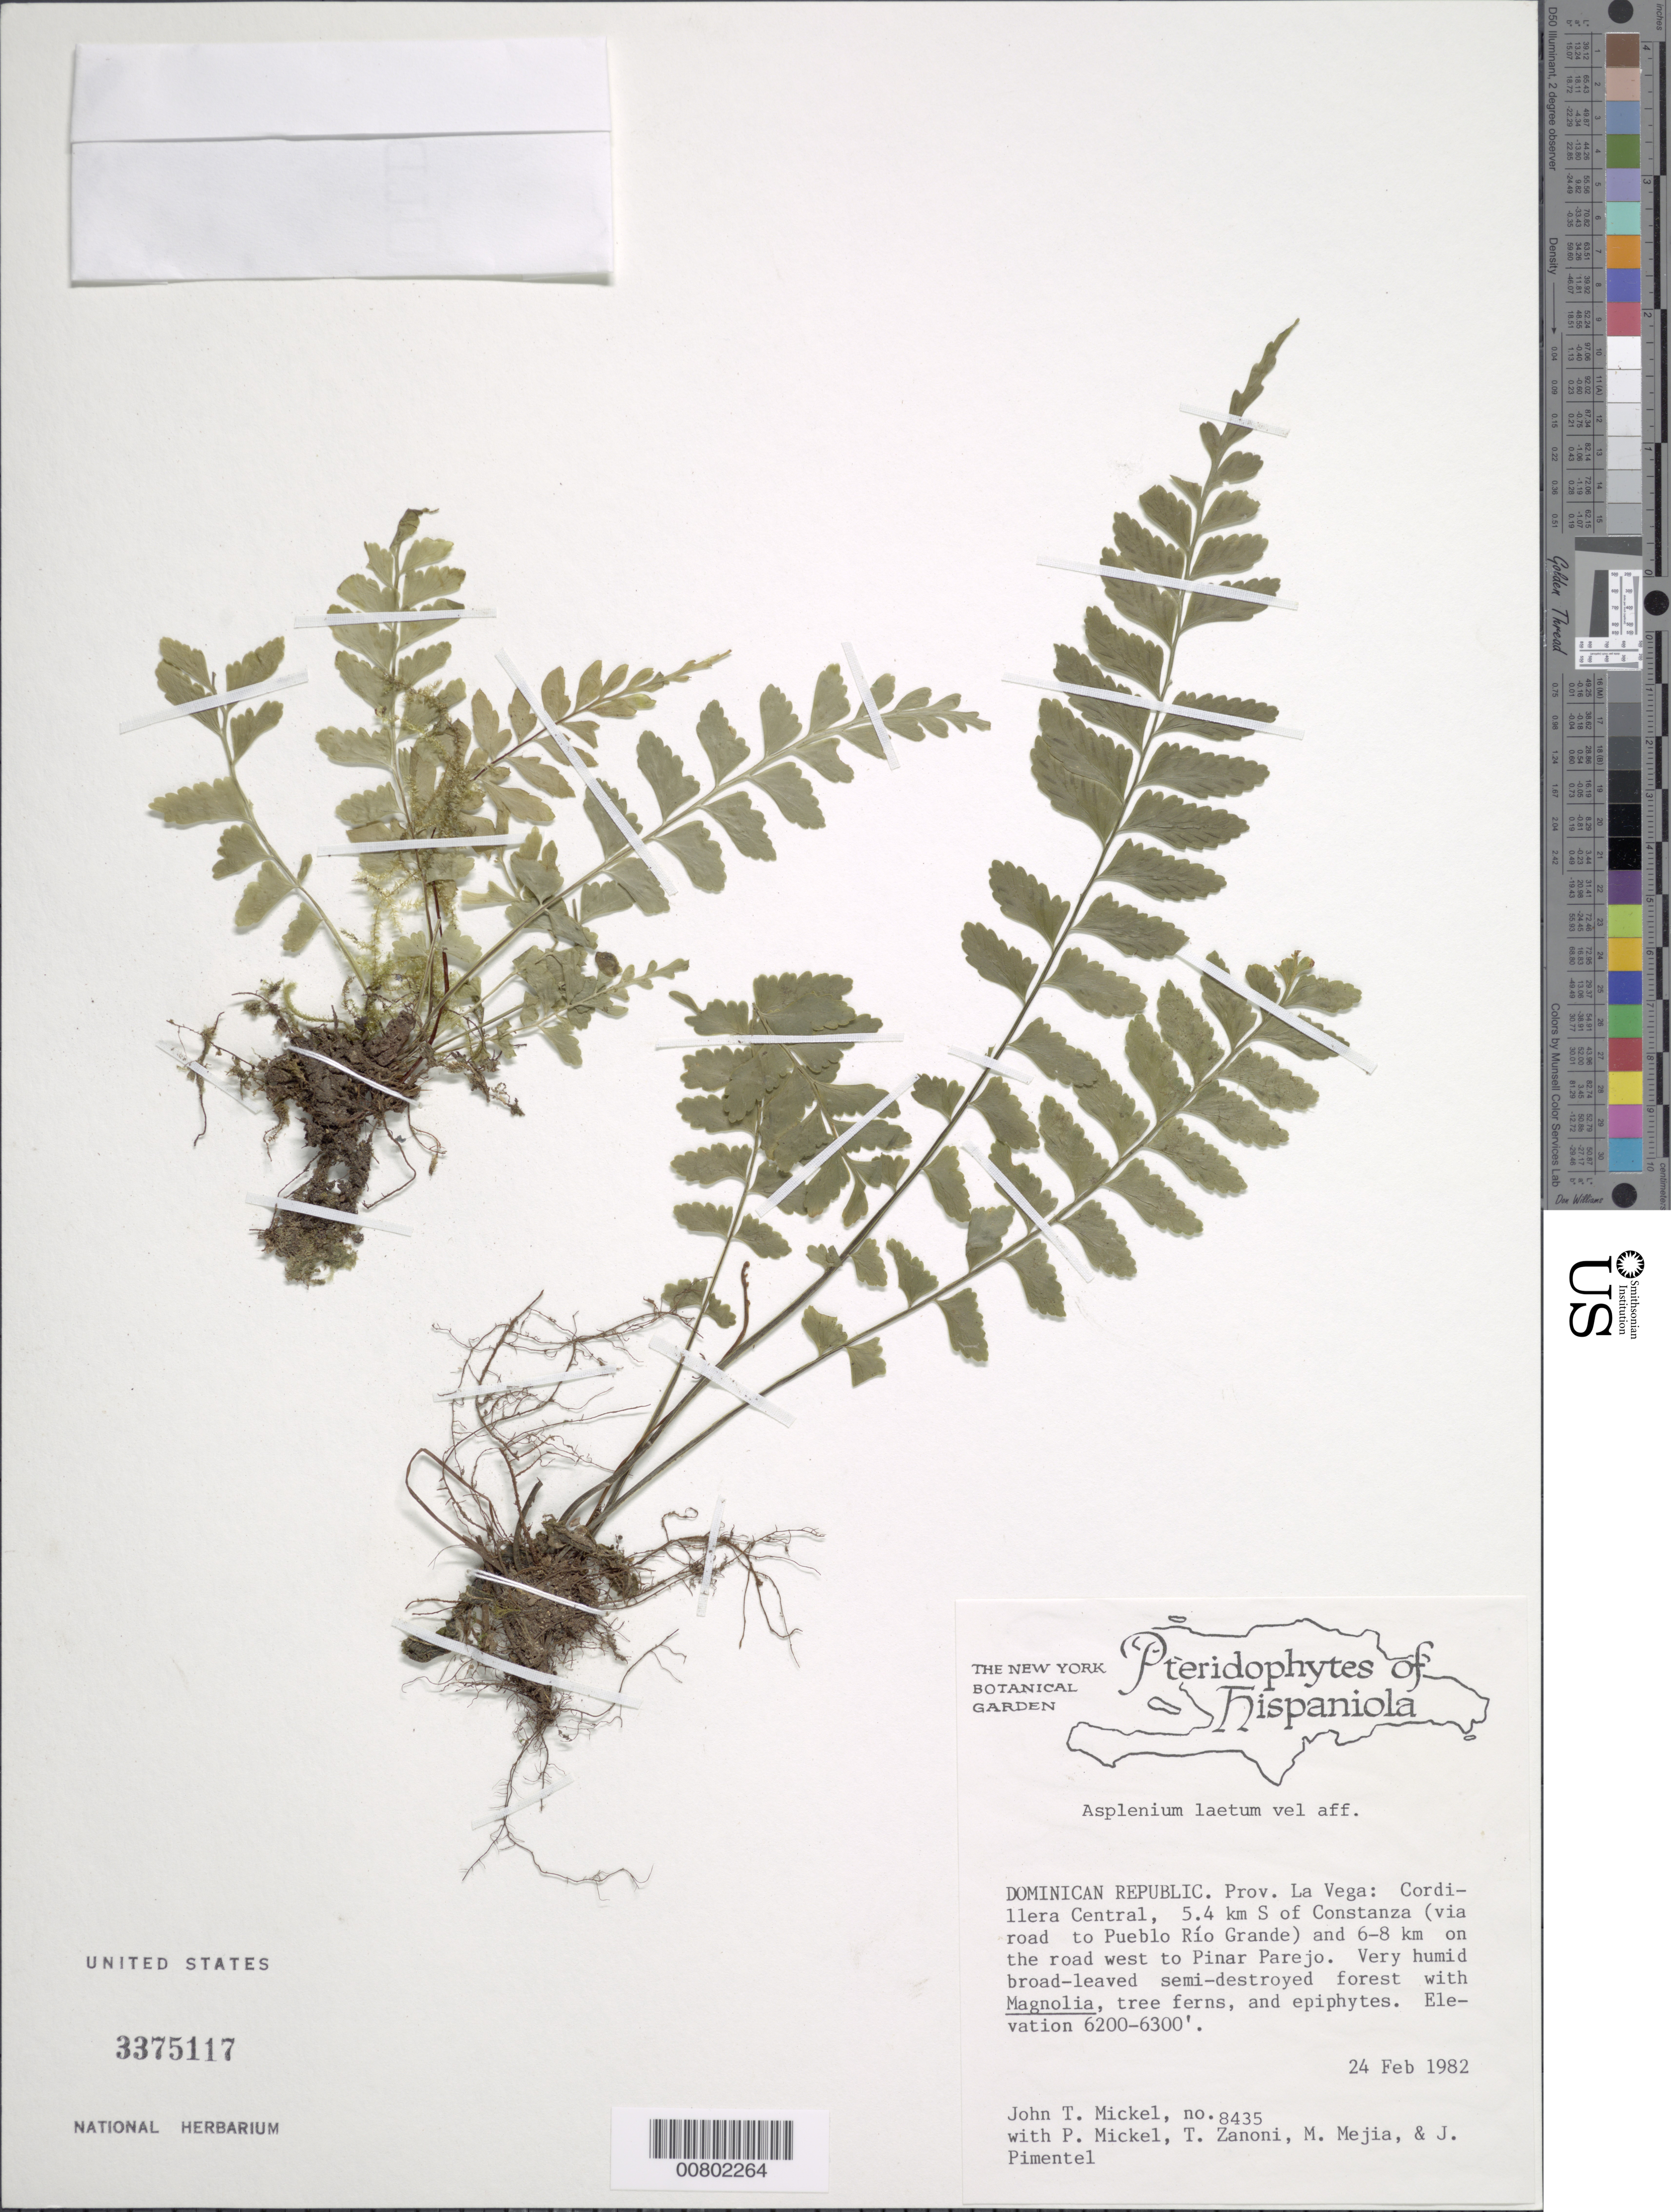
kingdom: Plantae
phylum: Tracheophyta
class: Polypodiopsida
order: Polypodiales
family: Aspleniaceae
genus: Asplenium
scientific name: Asplenium laetum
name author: Sw.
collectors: J. T. Mickel, P. Mickel, T. A. Zanoni, M. Mejia & J. Pimentel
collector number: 8435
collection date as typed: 24 Feb 1982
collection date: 1982-02-24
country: Dominican Republic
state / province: La Vega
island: Hispaniola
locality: Cordillera Central, 5.4 km S of Constanza (via road to Pueblo Río Grande) and 6-8 km on road W to Pinar Parejo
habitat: Very humid broad-leaved semi-destroyed forest with Magnolia, tree ferns and epiphytes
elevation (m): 1890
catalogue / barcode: US 3375117